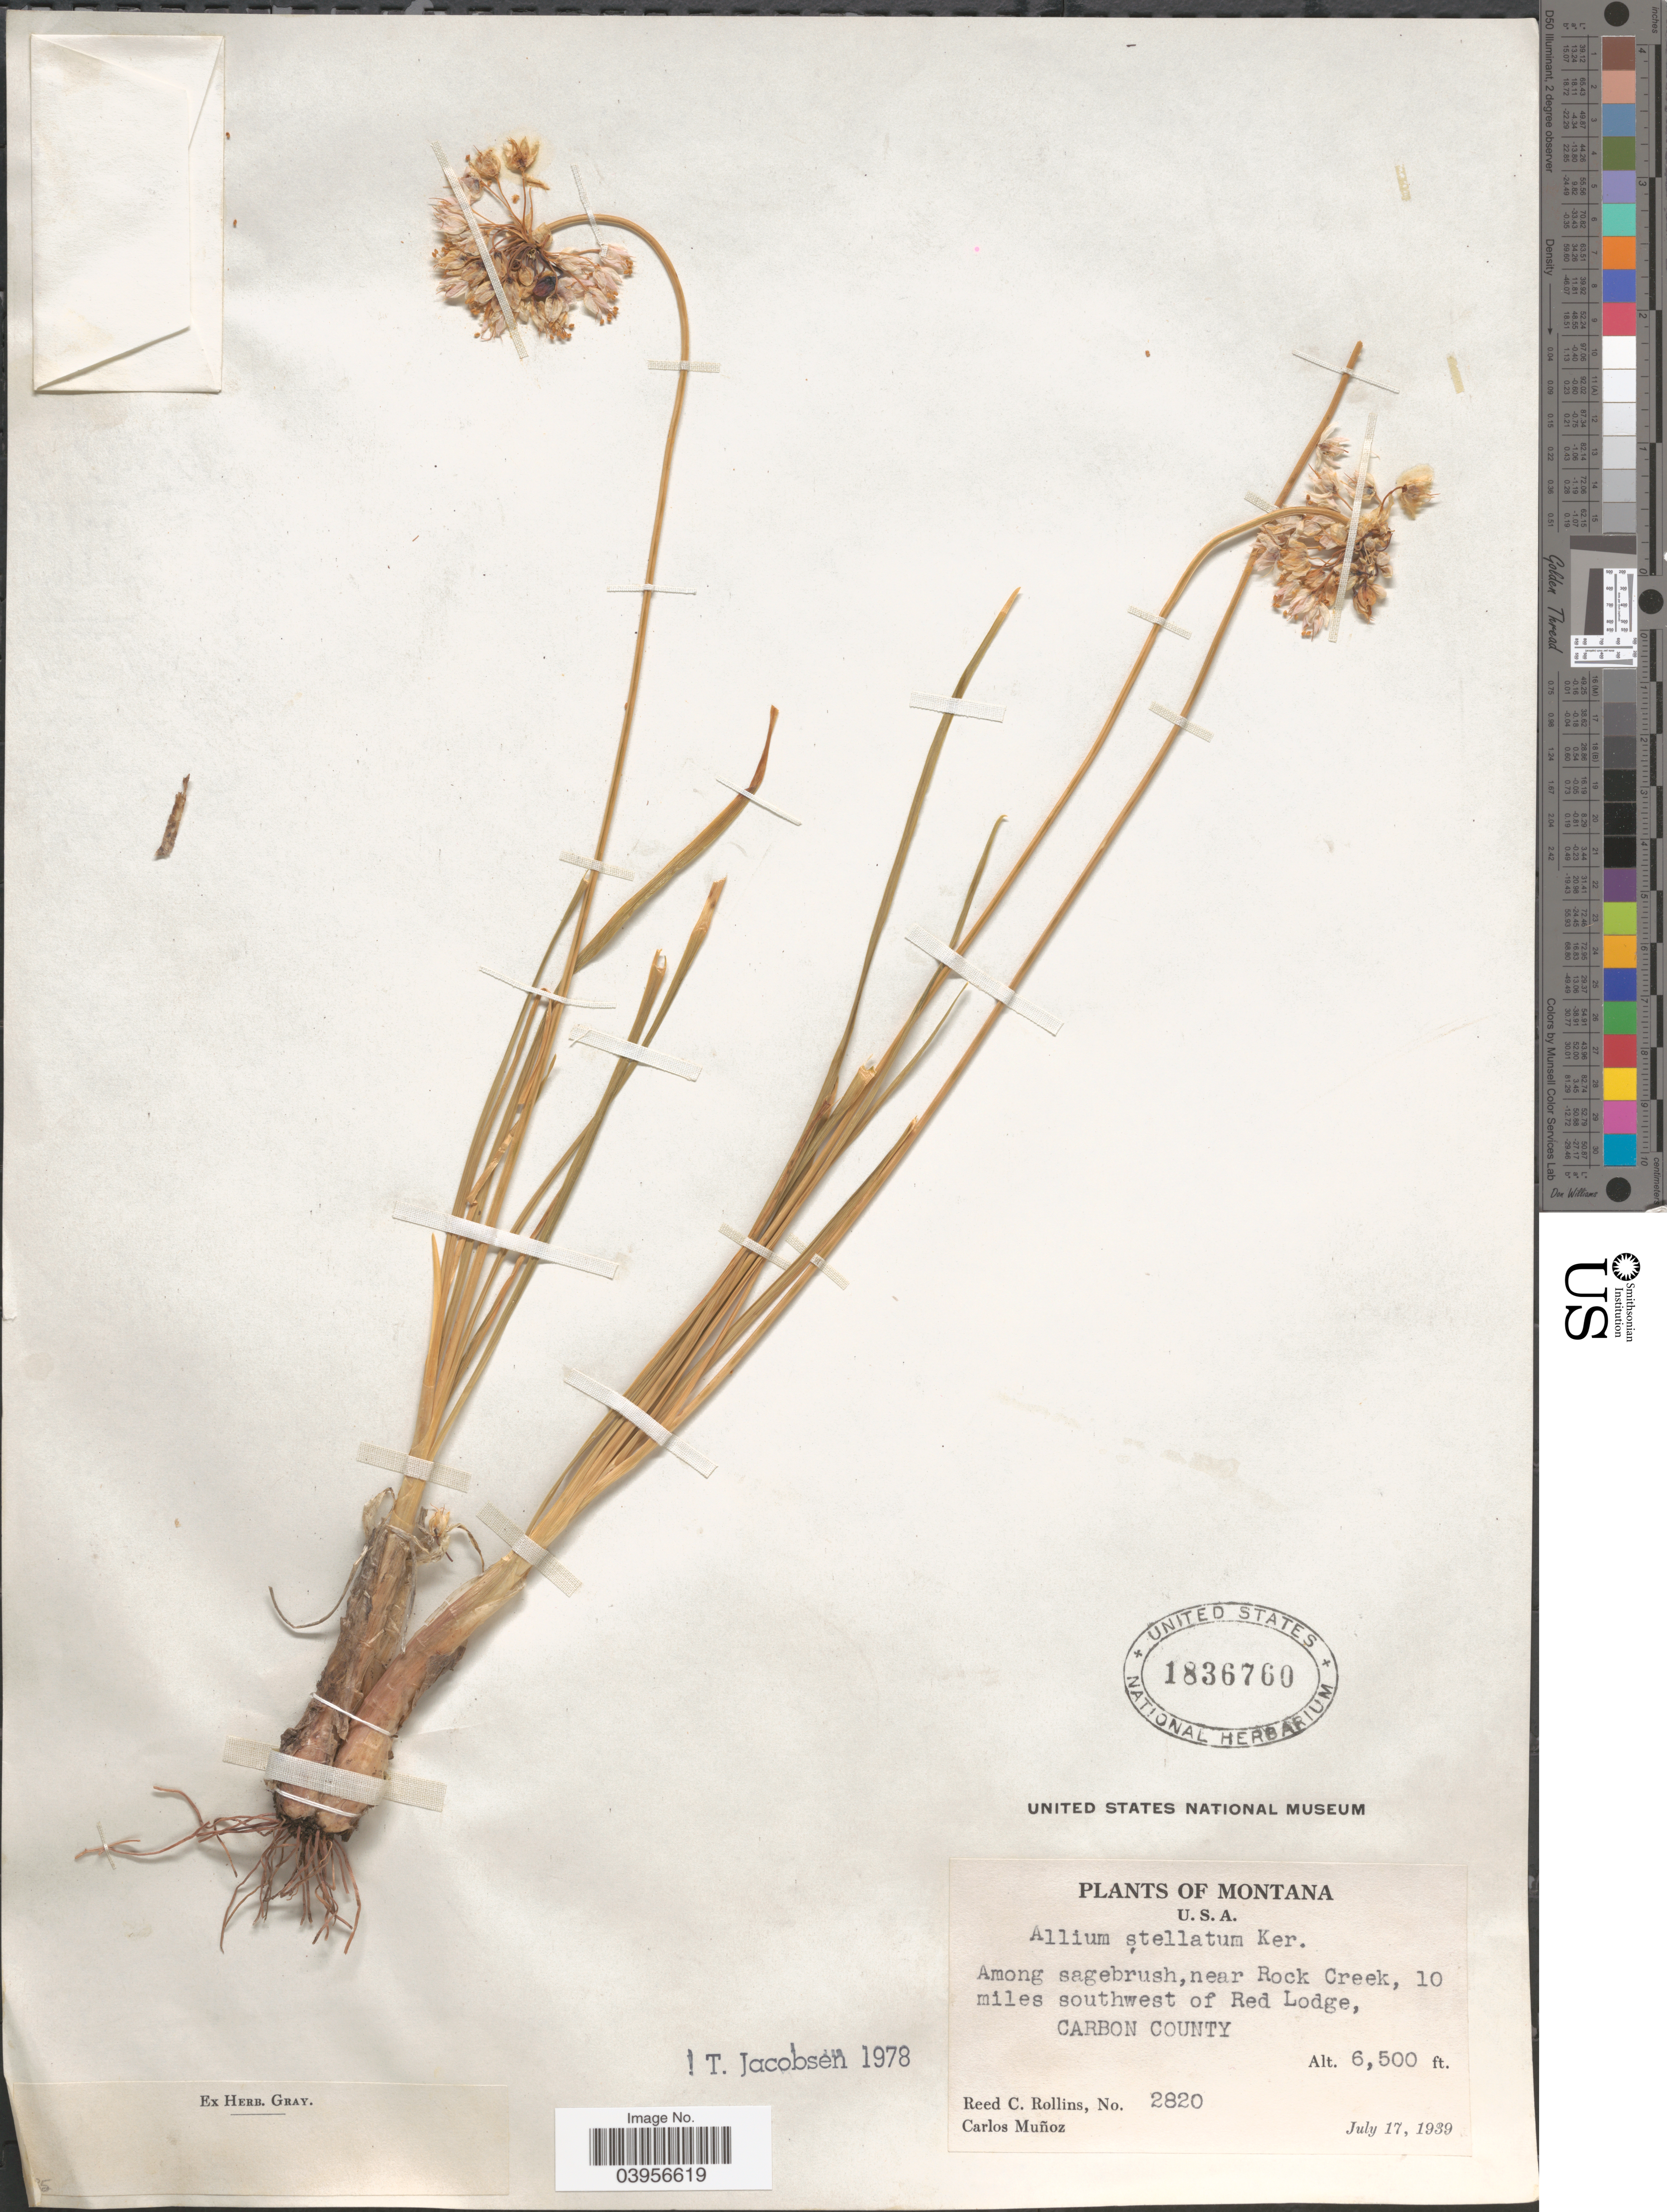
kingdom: Plantae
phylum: Tracheophyta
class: Liliopsida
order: Asparagales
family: Amaryllidaceae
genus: Allium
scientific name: Allium stellatum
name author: Nutt. ex Ker Gawl.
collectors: R. C. Rollins & C. Muñoz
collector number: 2820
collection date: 1939-07-17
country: United States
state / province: Montana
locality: Among sagebrush, near Rock Creek, 10 miles southwest of Red Lodge, Carbon County.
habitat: among sagebrush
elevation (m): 1981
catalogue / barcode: US 1836760